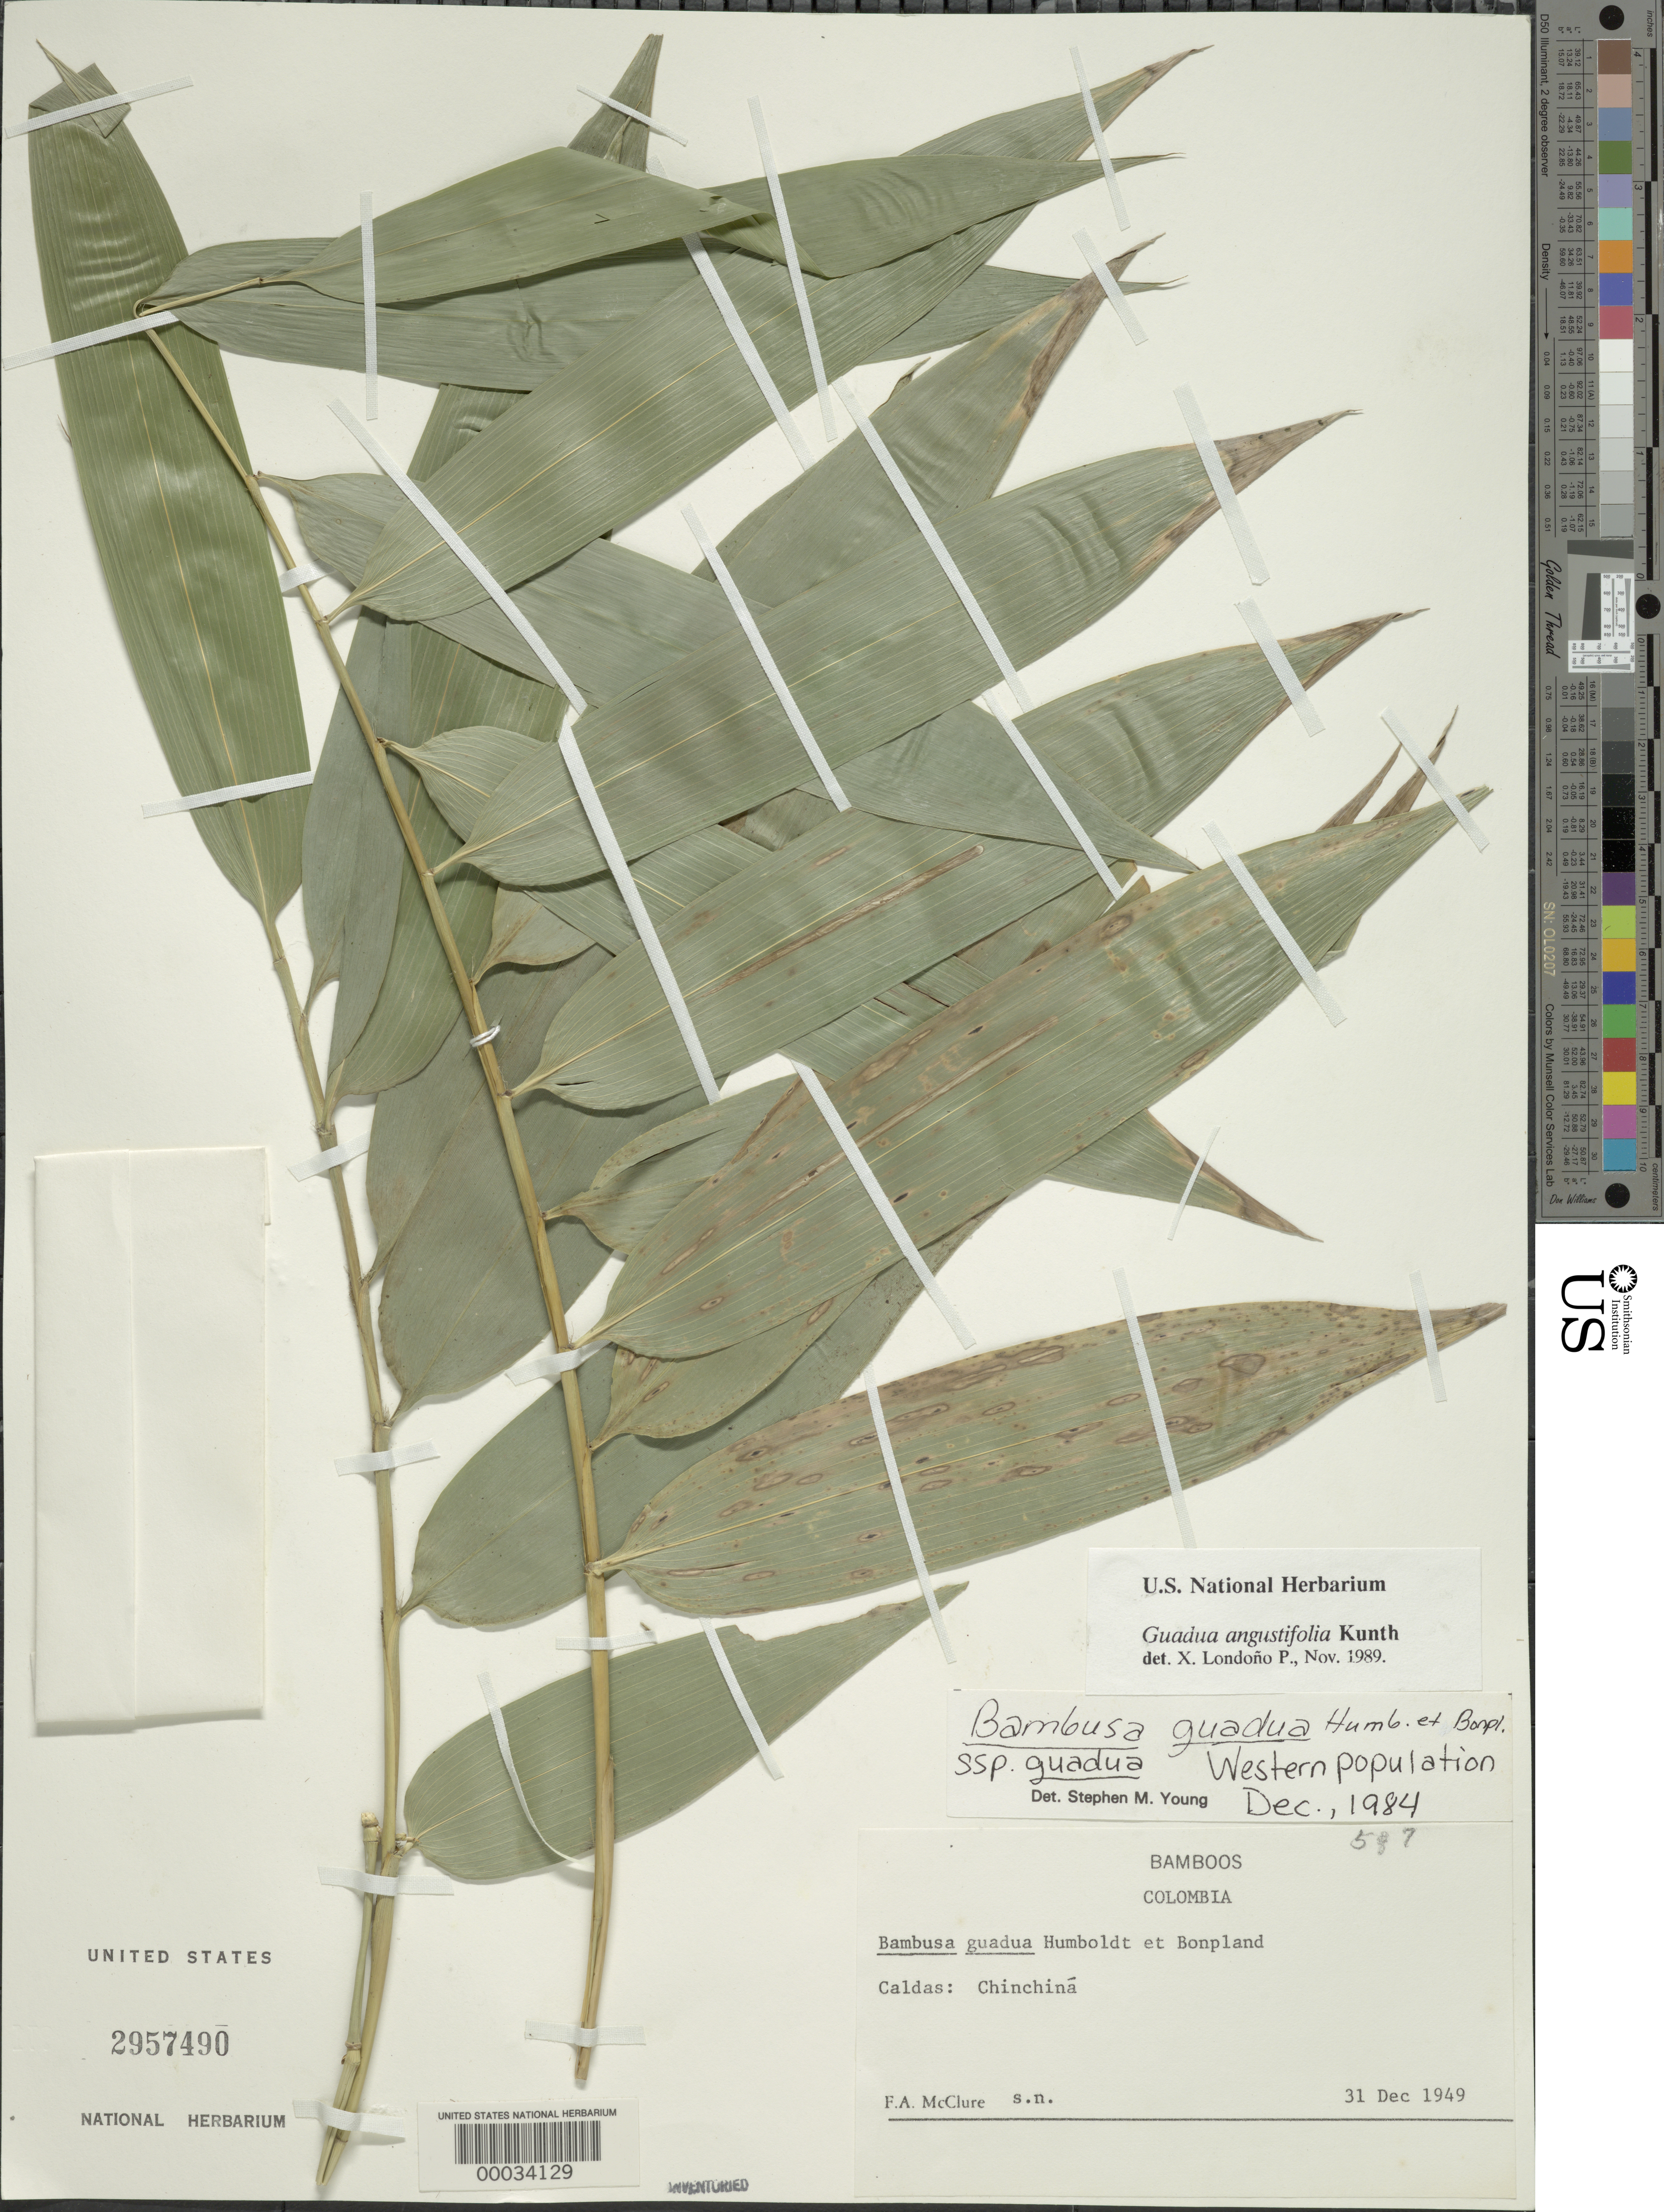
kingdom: Plantae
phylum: Tracheophyta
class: Liliopsida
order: Poales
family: Poaceae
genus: Guadua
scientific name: Guadua angustifolia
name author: Kunth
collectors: F. A. McClure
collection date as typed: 31 Dec 1949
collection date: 1949-12-31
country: Colombia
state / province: Caldas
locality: Chinchina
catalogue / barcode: US 2957490